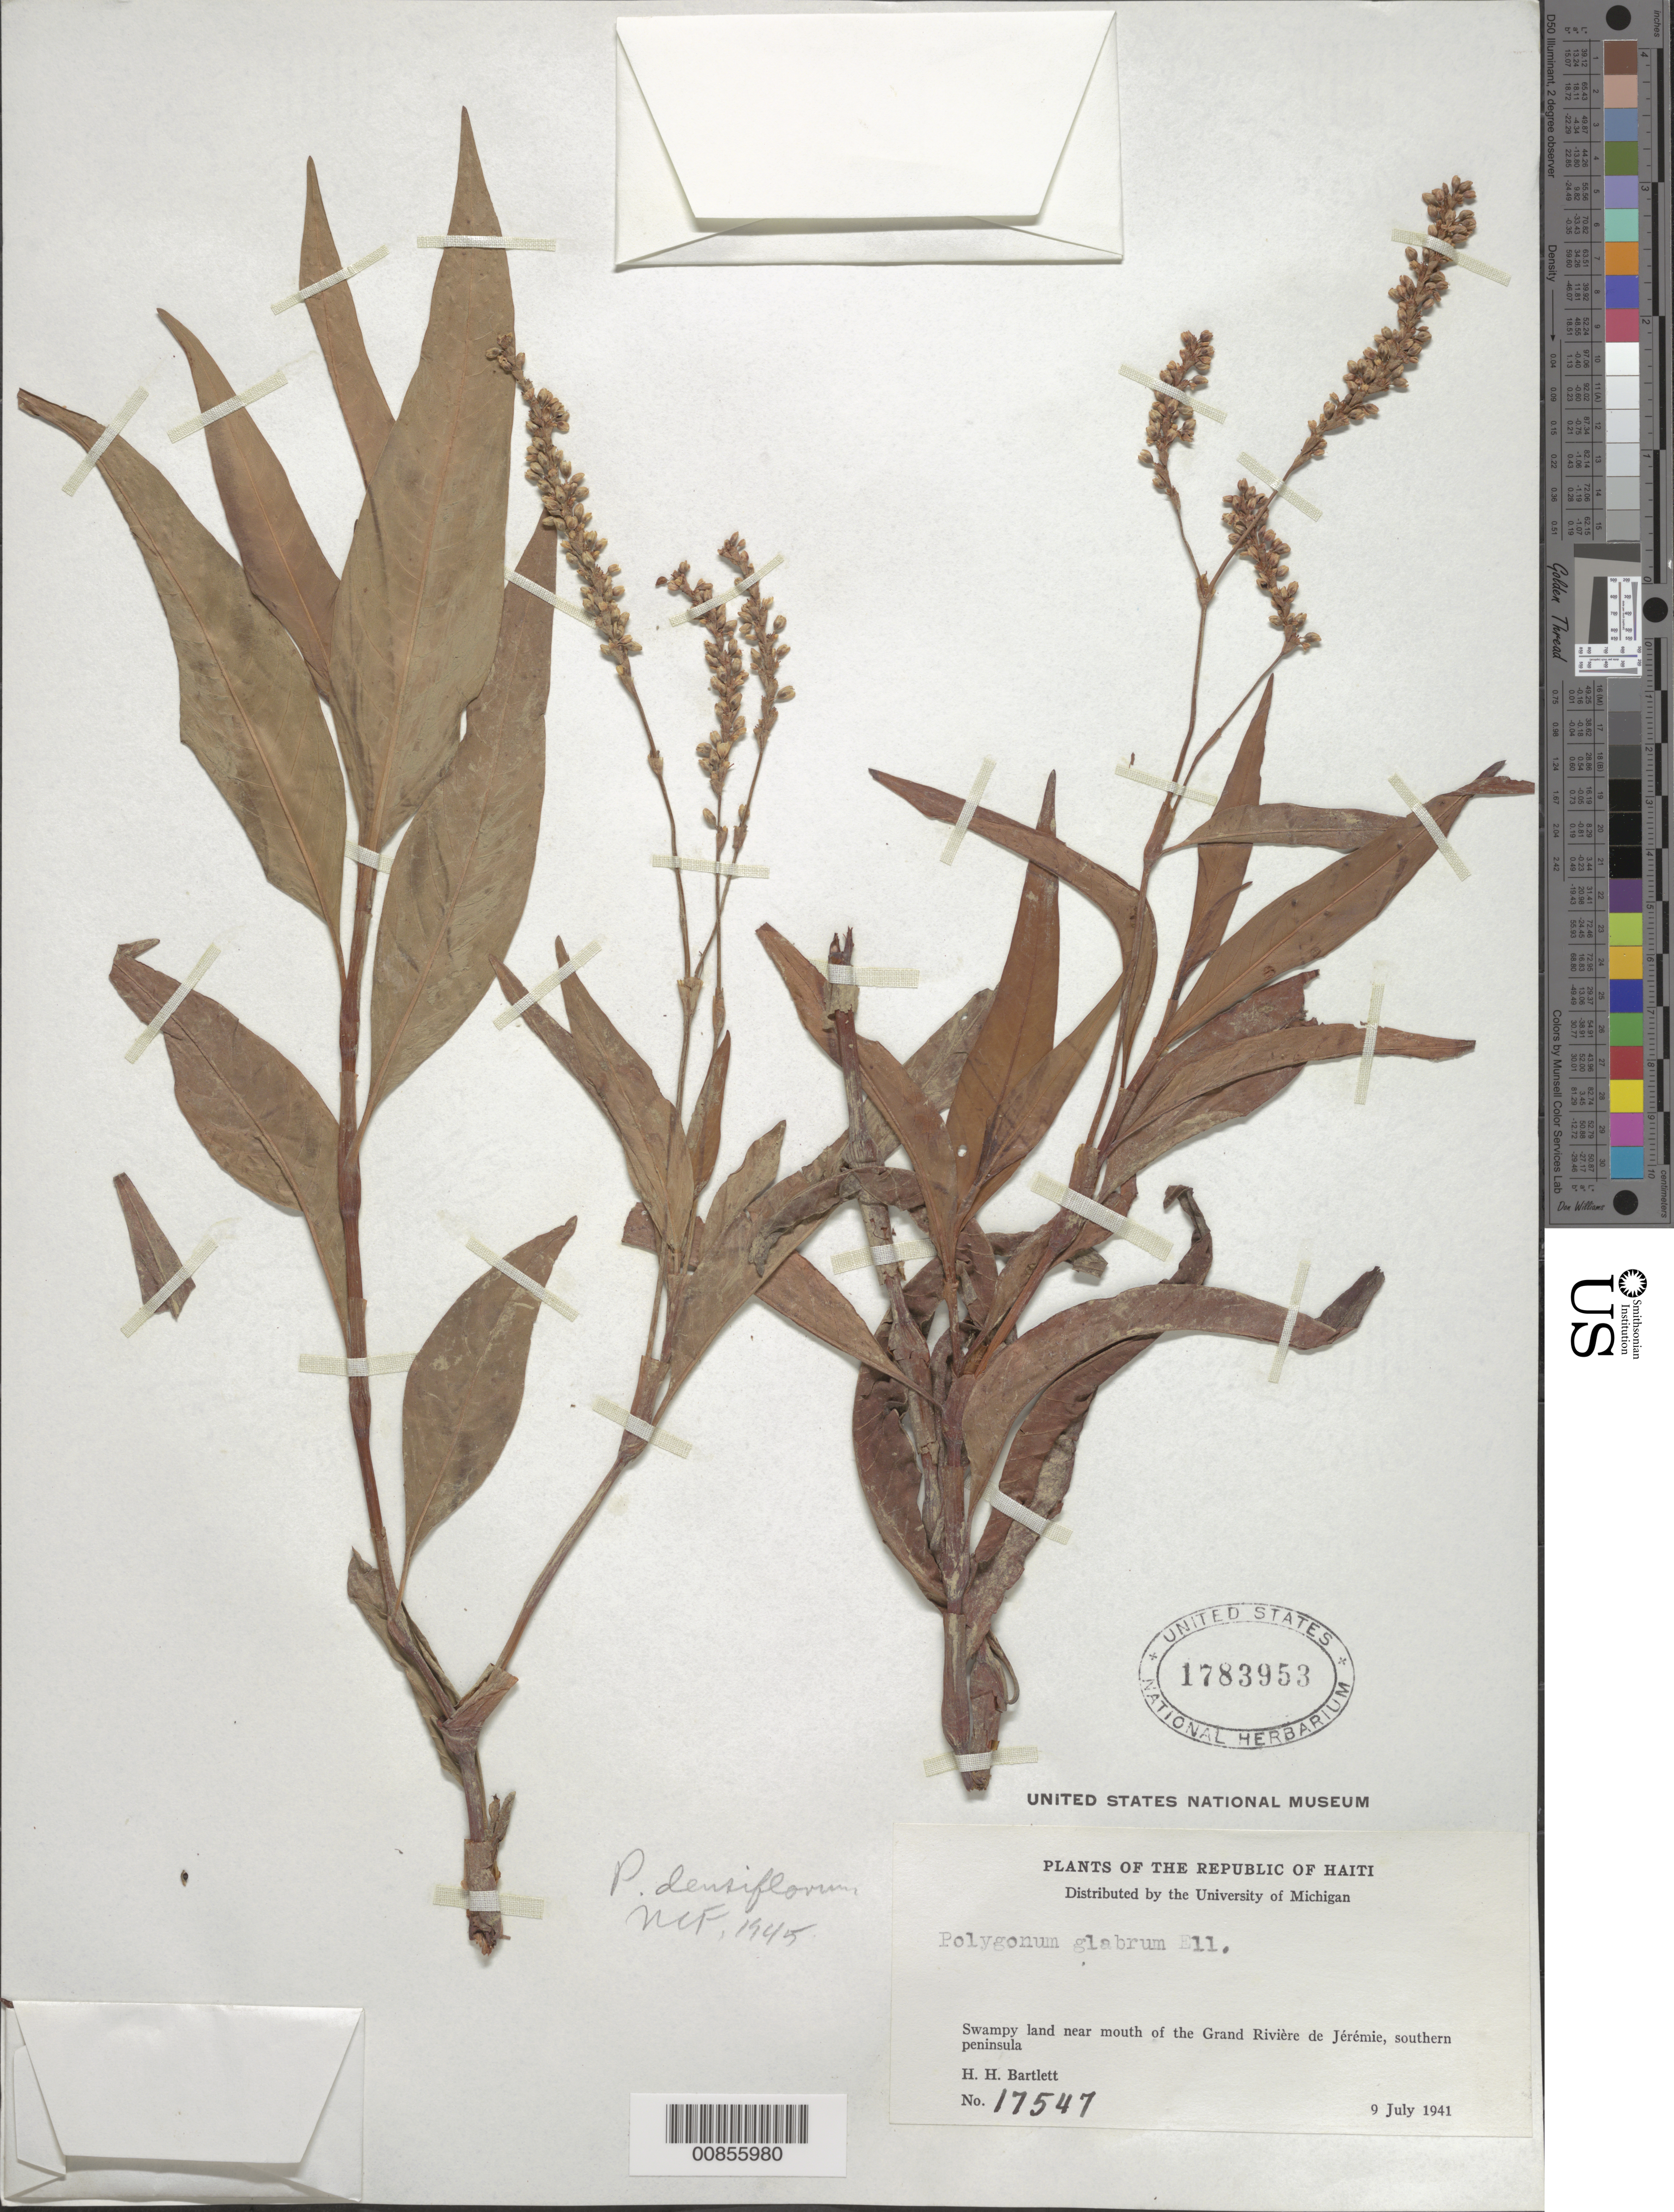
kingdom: Plantae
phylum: Tracheophyta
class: Magnoliopsida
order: Caryophyllales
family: Polygonaceae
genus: Polygonum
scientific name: Polygonum sp.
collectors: H. H. Bartlett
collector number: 17547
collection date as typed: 09 Jul 1941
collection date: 1941-07-09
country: Haiti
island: Hispaniola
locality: Near mouth of the Grand Rivière de Jérémie, southern peninsula.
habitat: Swampy land.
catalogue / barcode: US 1783953